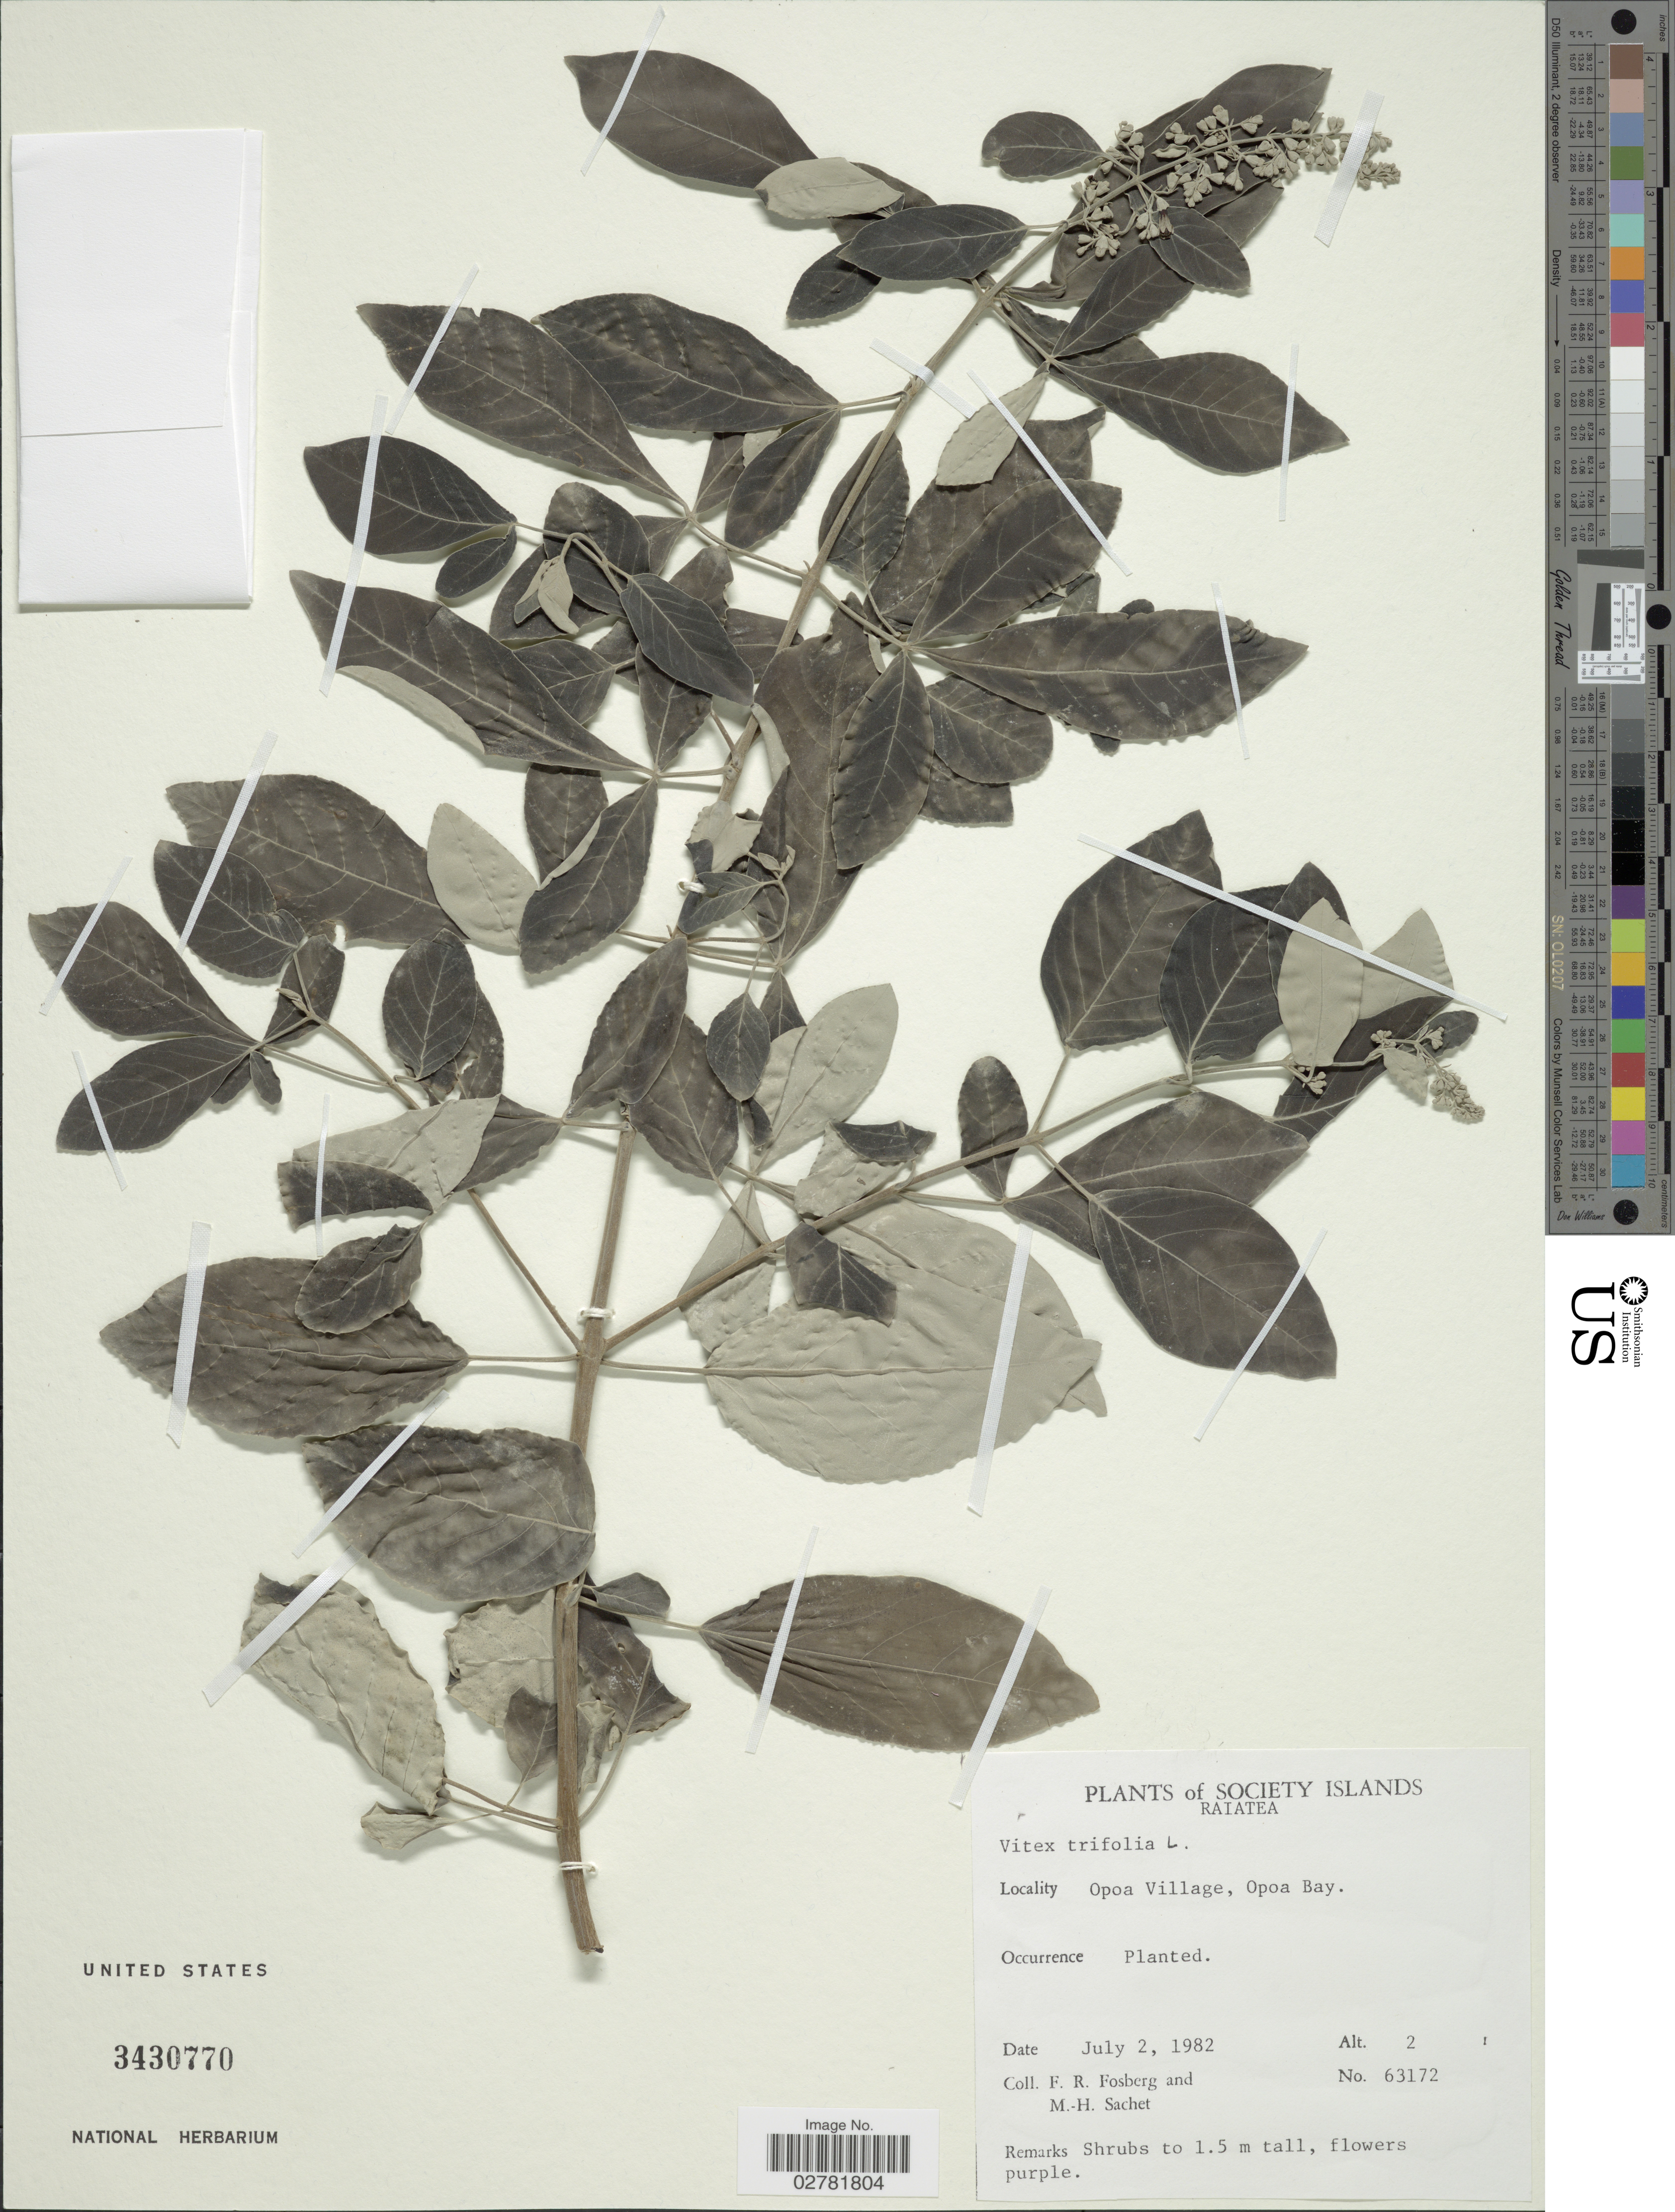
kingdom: Plantae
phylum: Tracheophyta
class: Magnoliopsida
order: Lamiales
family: Lamiaceae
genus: Vitex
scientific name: Vitex trifolia var. trifolia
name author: L.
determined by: Wagner, W. L., (BOT), Smithsonian Institution - National Museum of Natural History (UNITED STATES)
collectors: F. R. Fosberg & M.-H. Sachet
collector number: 63172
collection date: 1982-07-02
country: French Polynesia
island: Raiatea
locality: Society Islands. Raiatea. Opoa Village, Opoa Bay.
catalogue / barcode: US 3430770